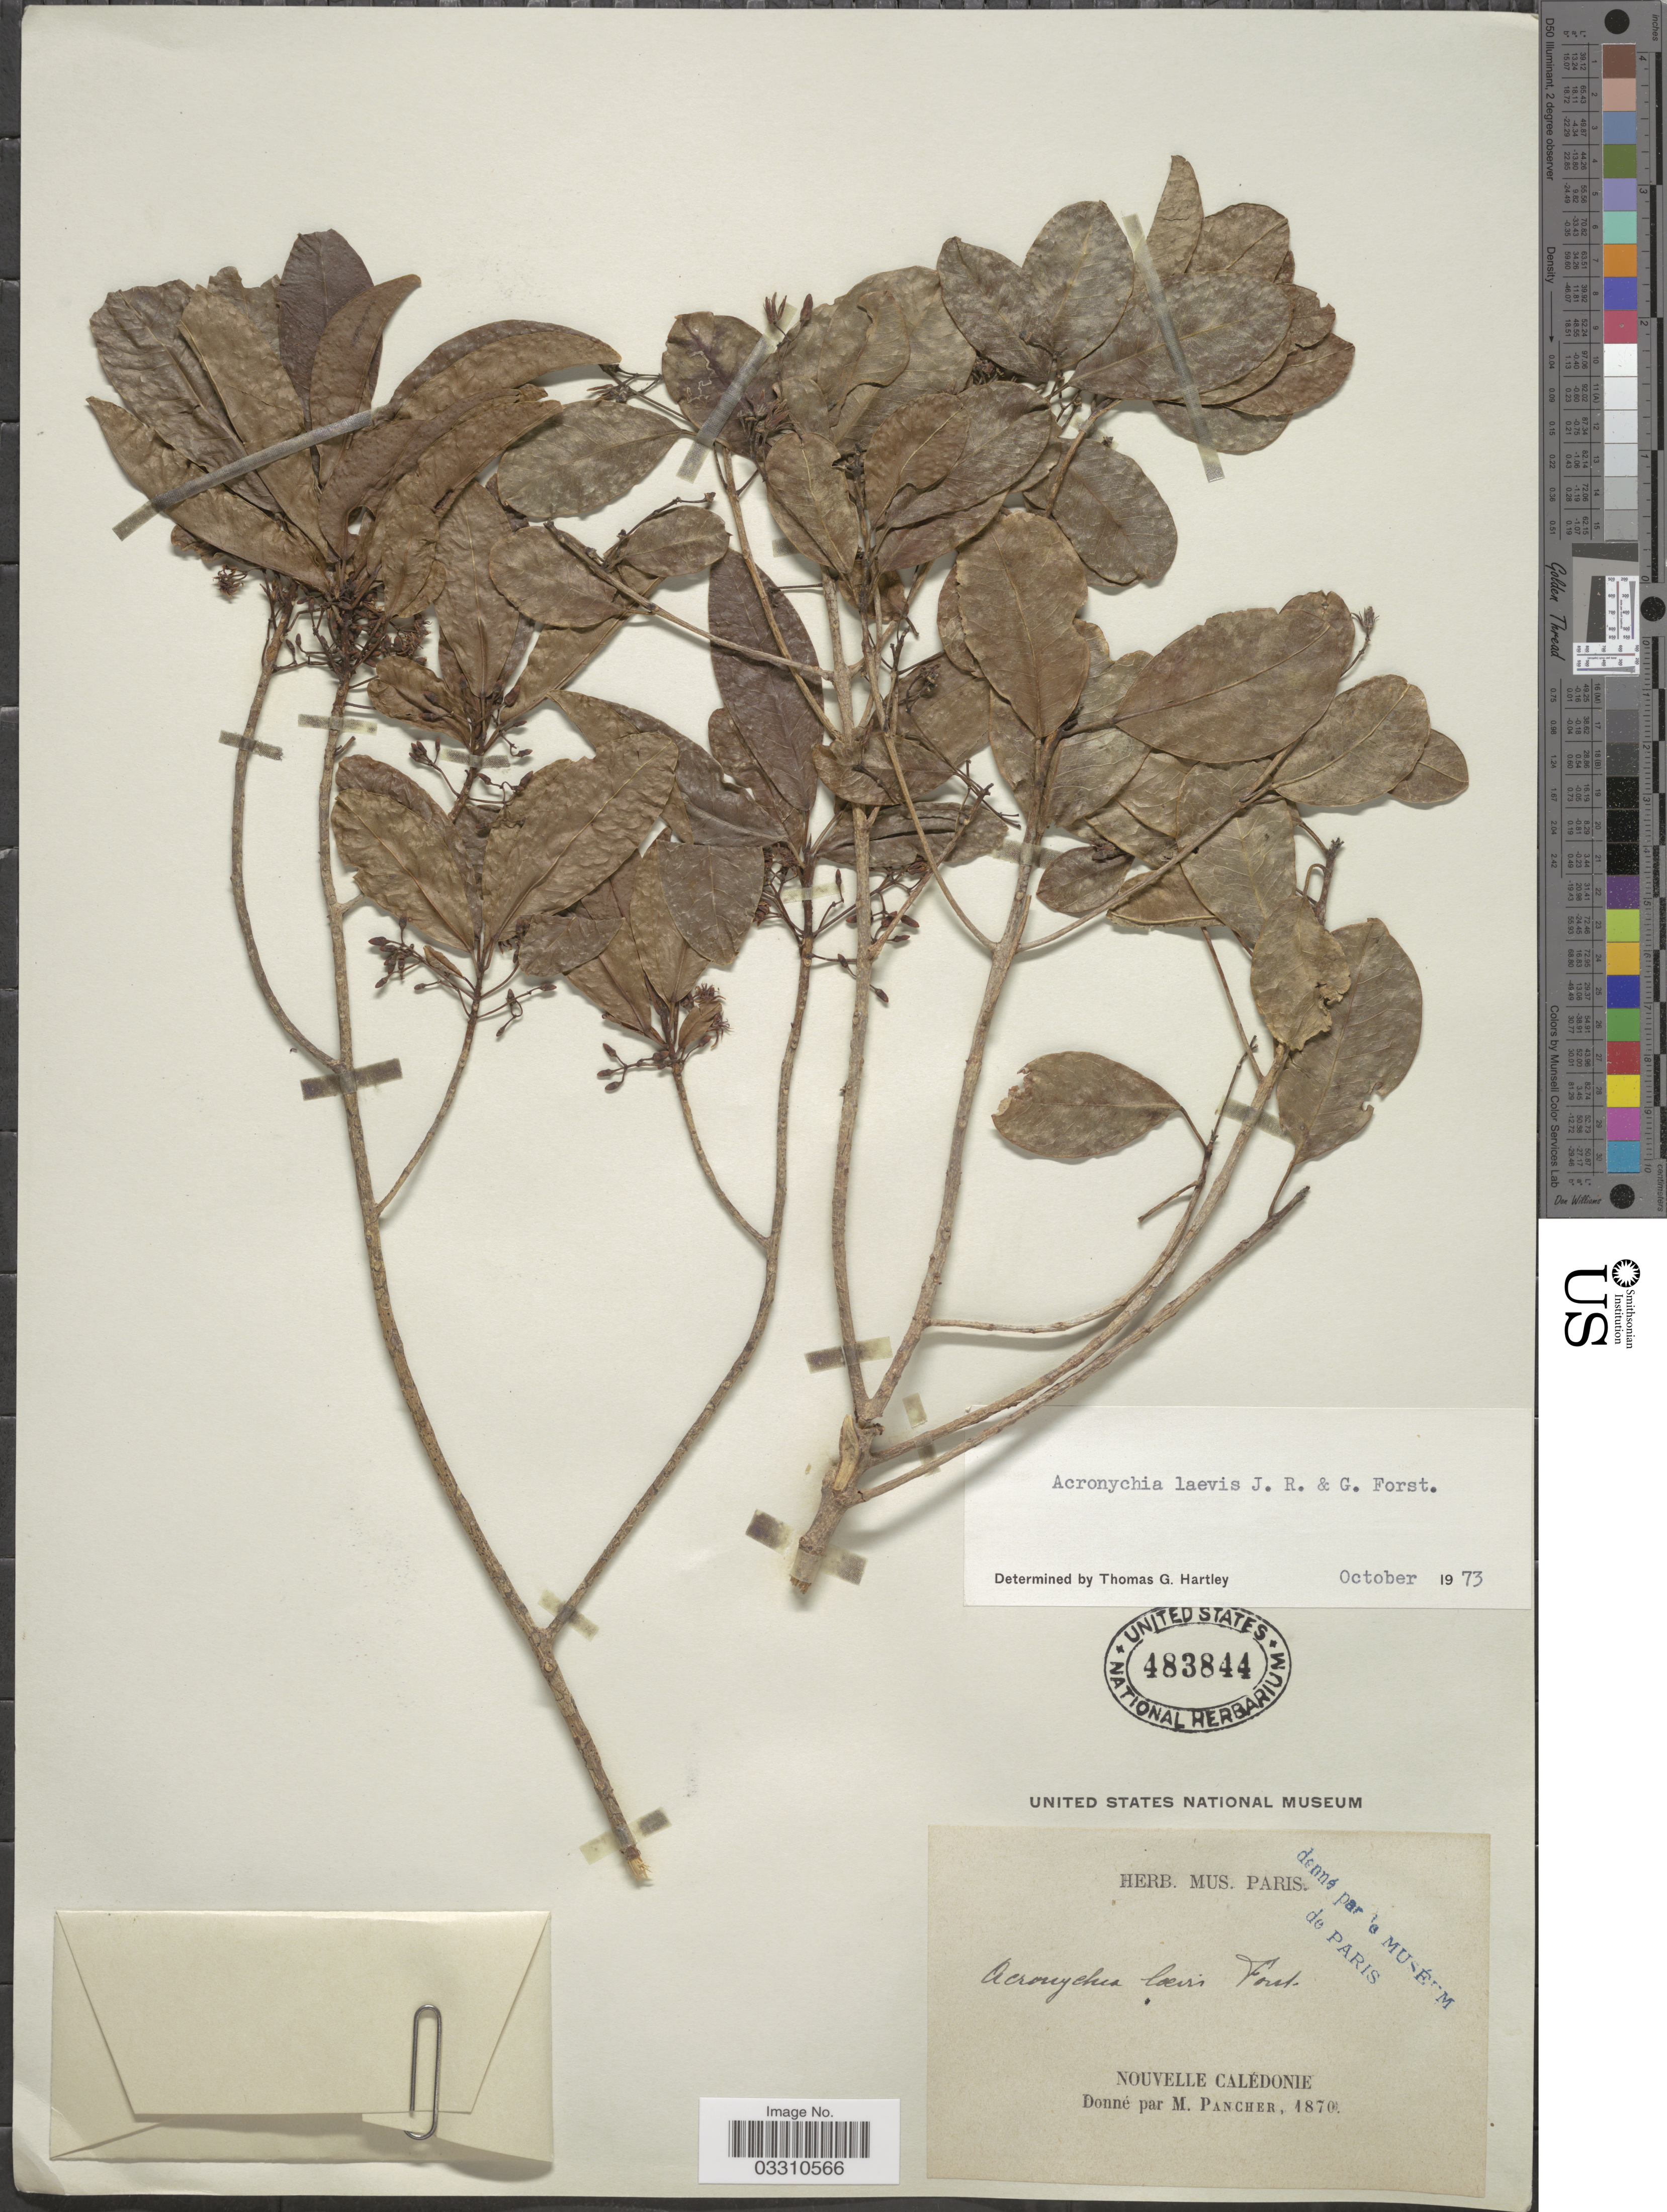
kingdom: Plantae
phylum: Tracheophyta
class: Magnoliopsida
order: Sapindales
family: Rutaceae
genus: Acronychia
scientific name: Acronychia laevis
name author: J.R. Forst. & G. Forst.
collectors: M. Pancher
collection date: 1870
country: New Caledonia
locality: Nouvelle Calédonie.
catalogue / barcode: US 483844